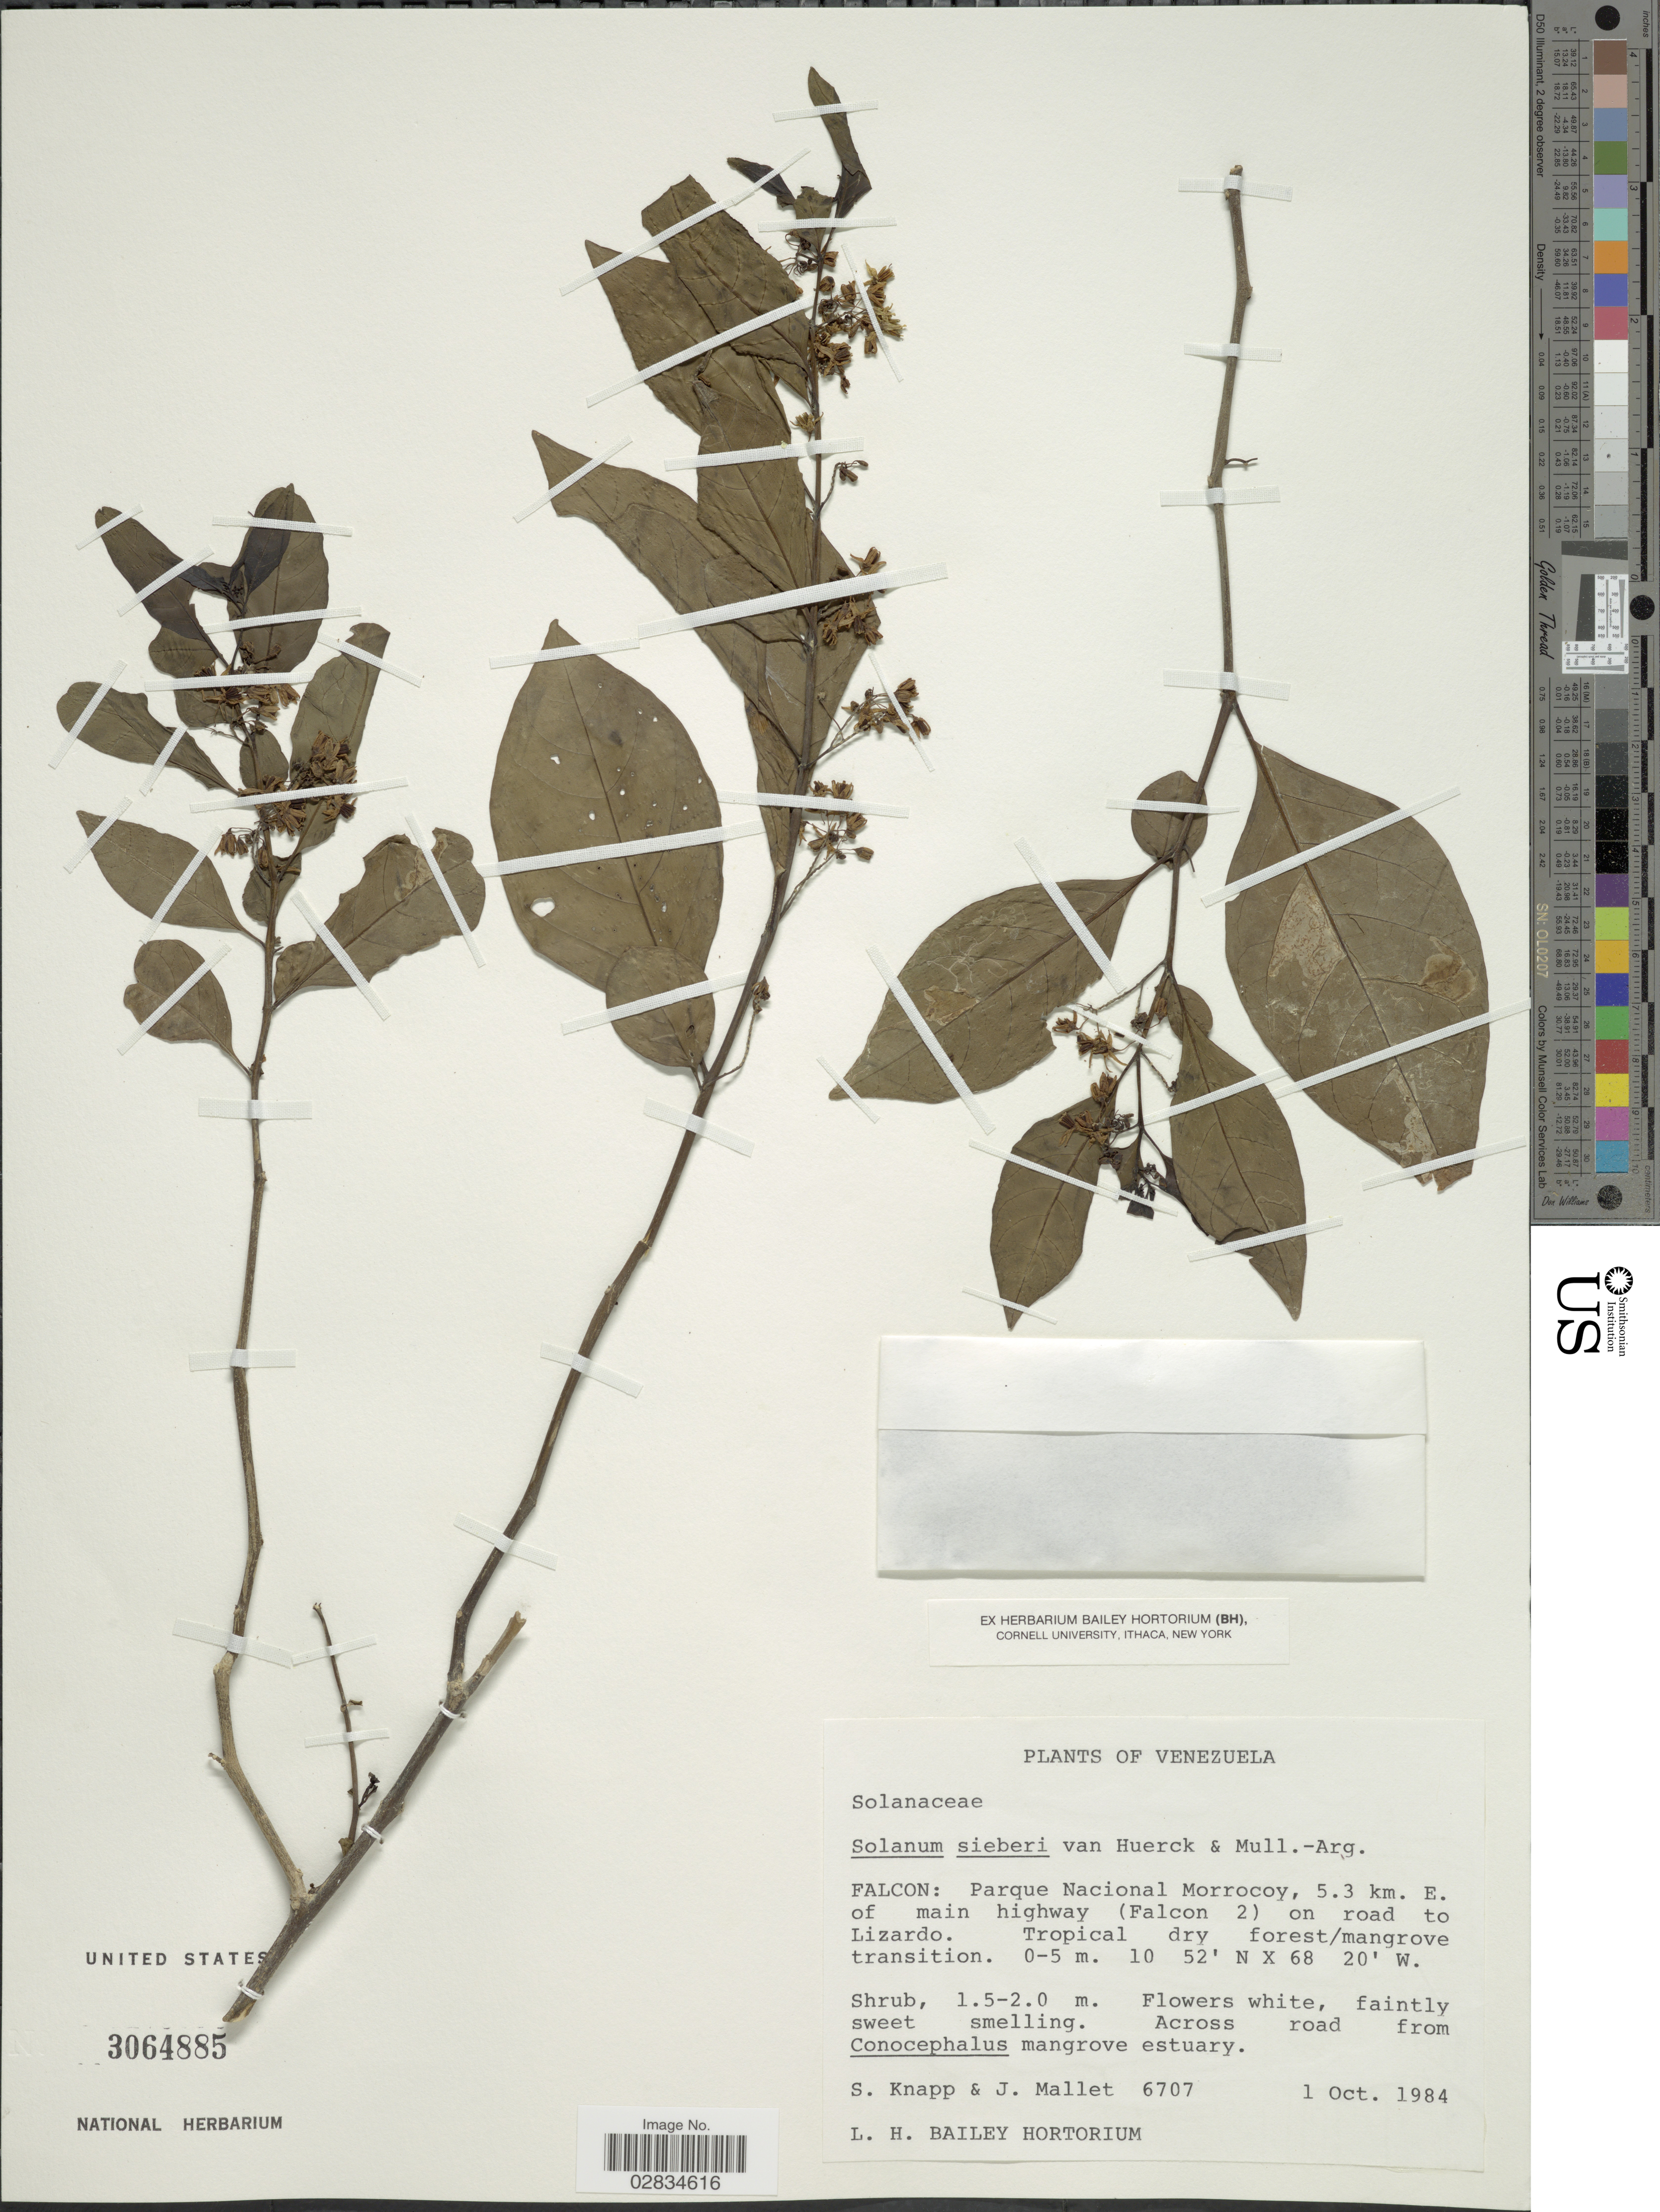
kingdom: Plantae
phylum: Tracheophyta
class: Magnoliopsida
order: Solanales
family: Solanaceae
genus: Solanum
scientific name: Solanum sieberi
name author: Van Heurck & Müll. Arg.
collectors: S. Knapp & J. Mallet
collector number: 6707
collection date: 1984-10-01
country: Venezuela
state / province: Falcón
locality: Falcon: Parque Nacional Morrocoy, 5.3 km. E. of main highway (Falcon 2) on road to Lizardo.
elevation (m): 0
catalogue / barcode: US 3064885